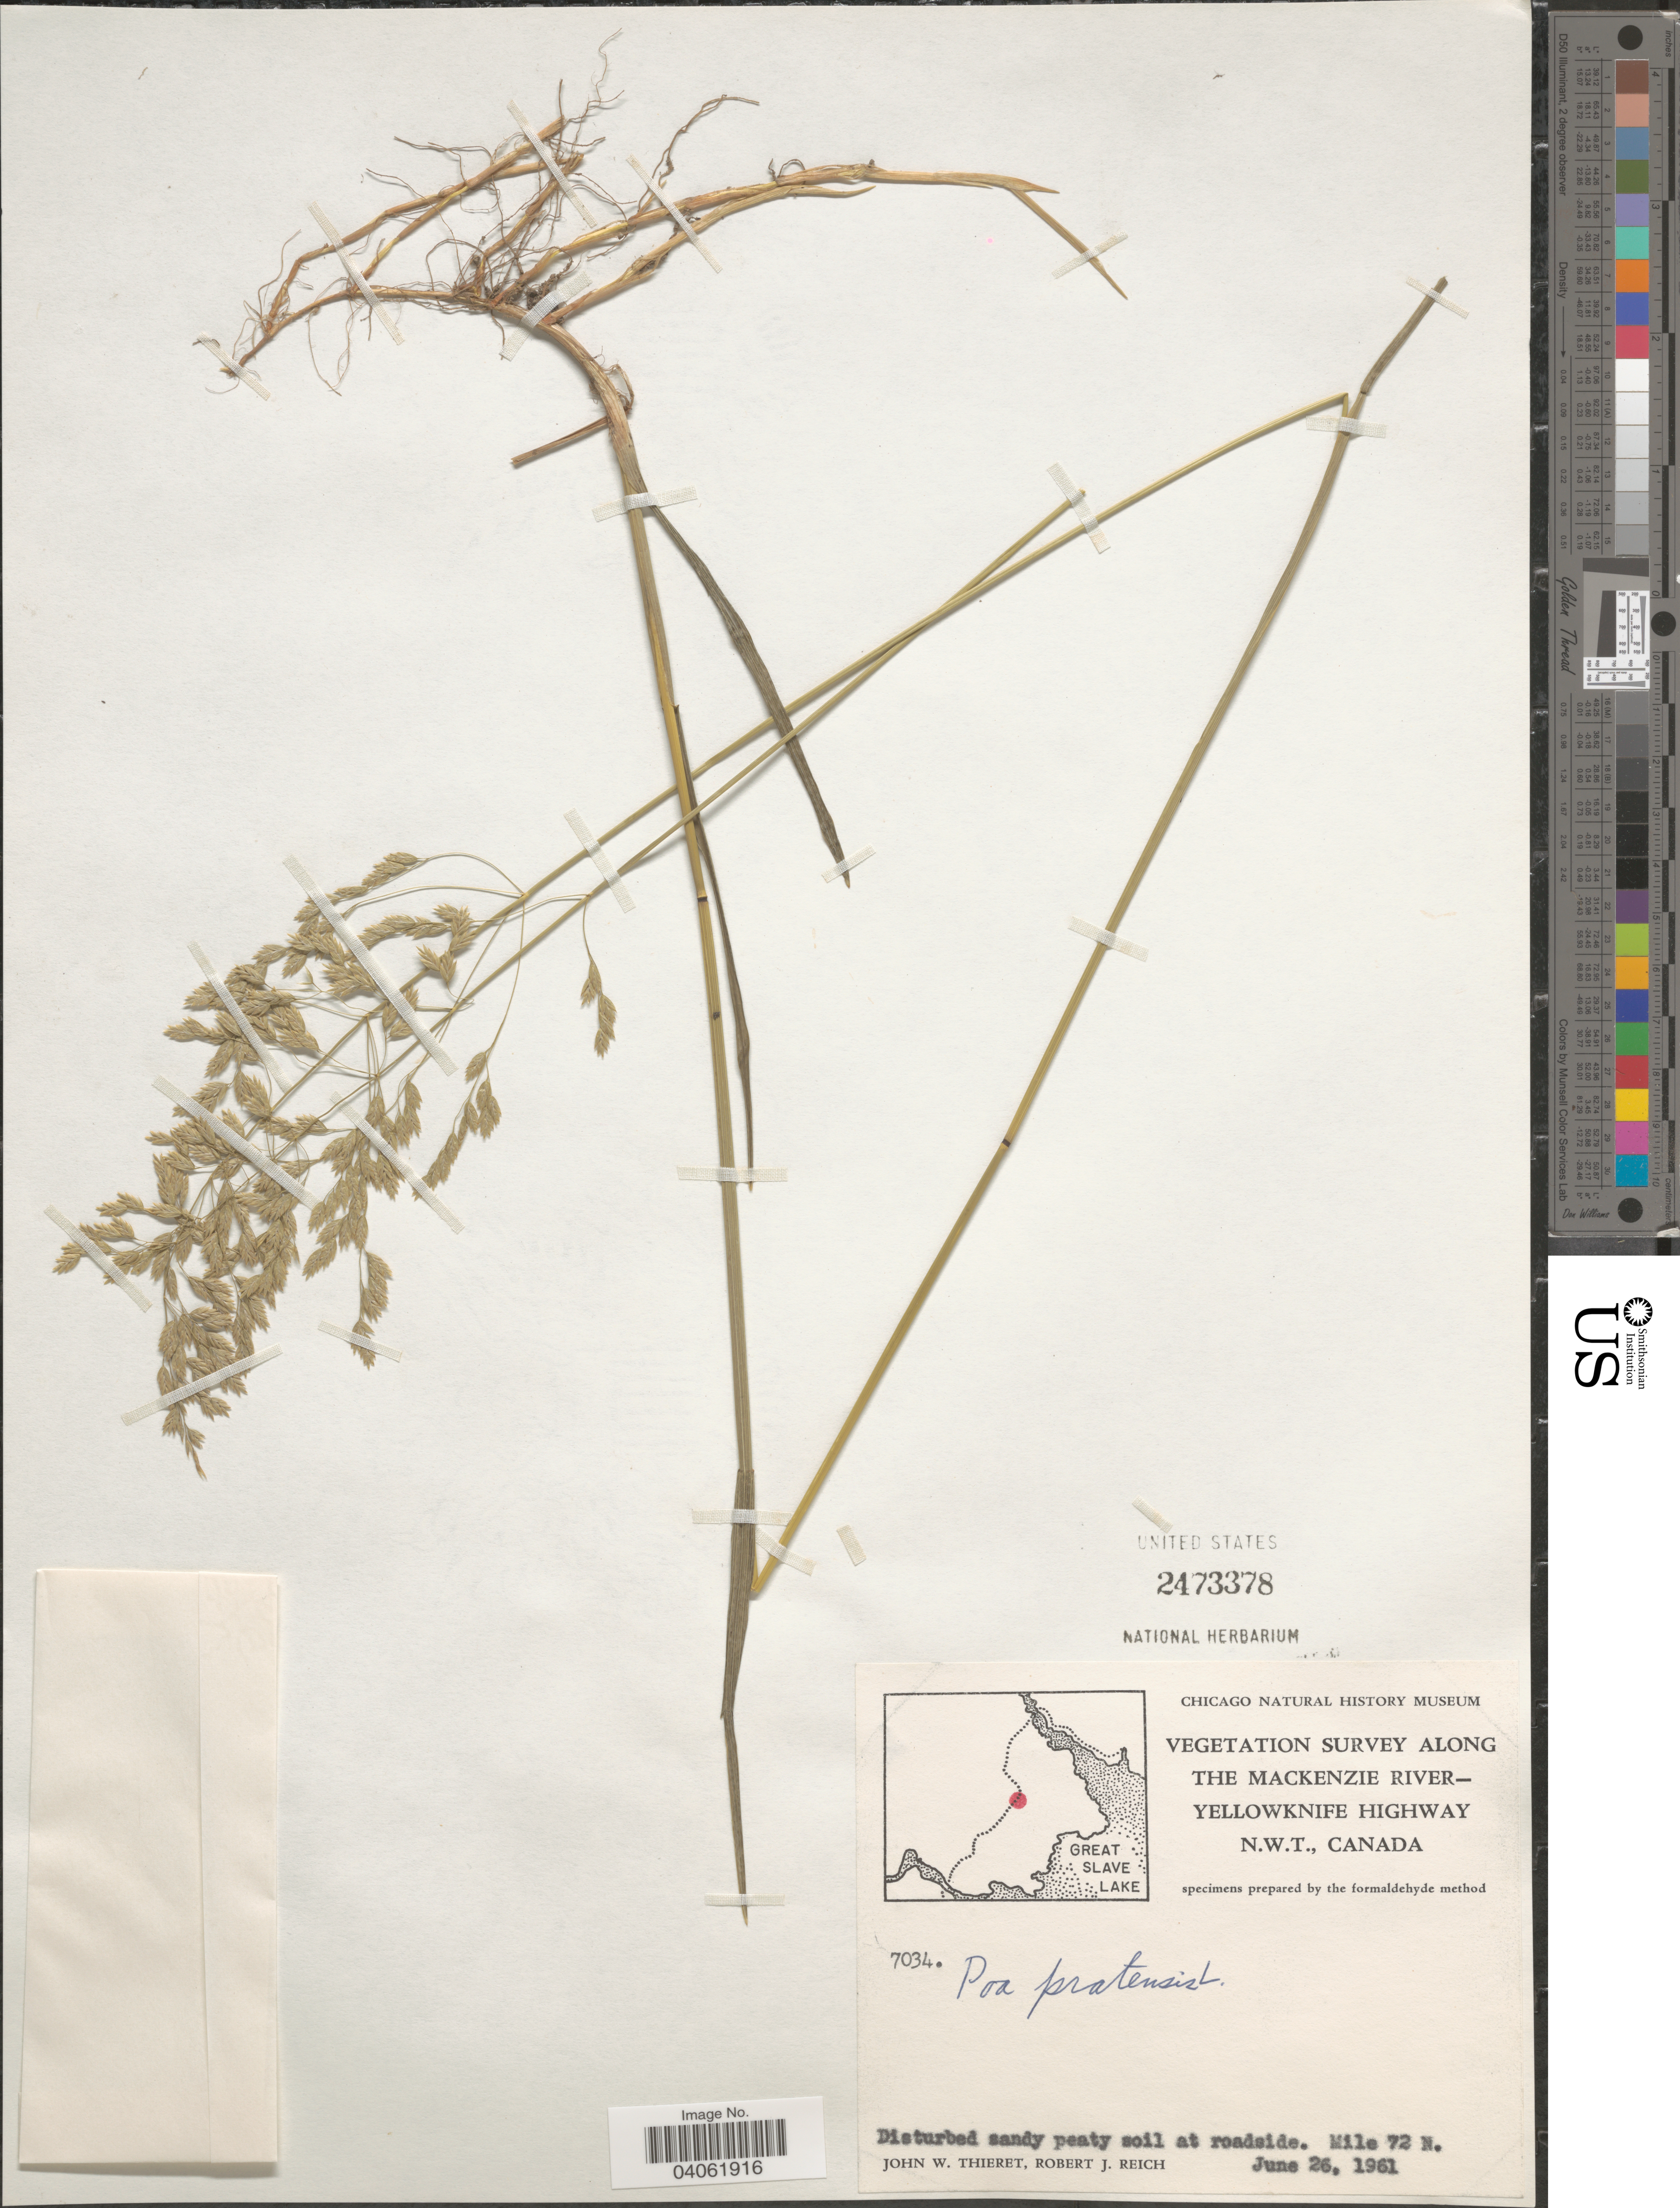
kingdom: Plantae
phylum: Tracheophyta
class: Liliopsida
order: Poales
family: Poaceae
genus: Poa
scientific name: Poa pratensis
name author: L.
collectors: J. W. Thieret & R. Reich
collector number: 7034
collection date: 1961-06-26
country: Canada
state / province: Northwest Territories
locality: Along the Mackenzie River-Yellowknife Highway. N.W.T. Mile 72 N.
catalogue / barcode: US 2473378